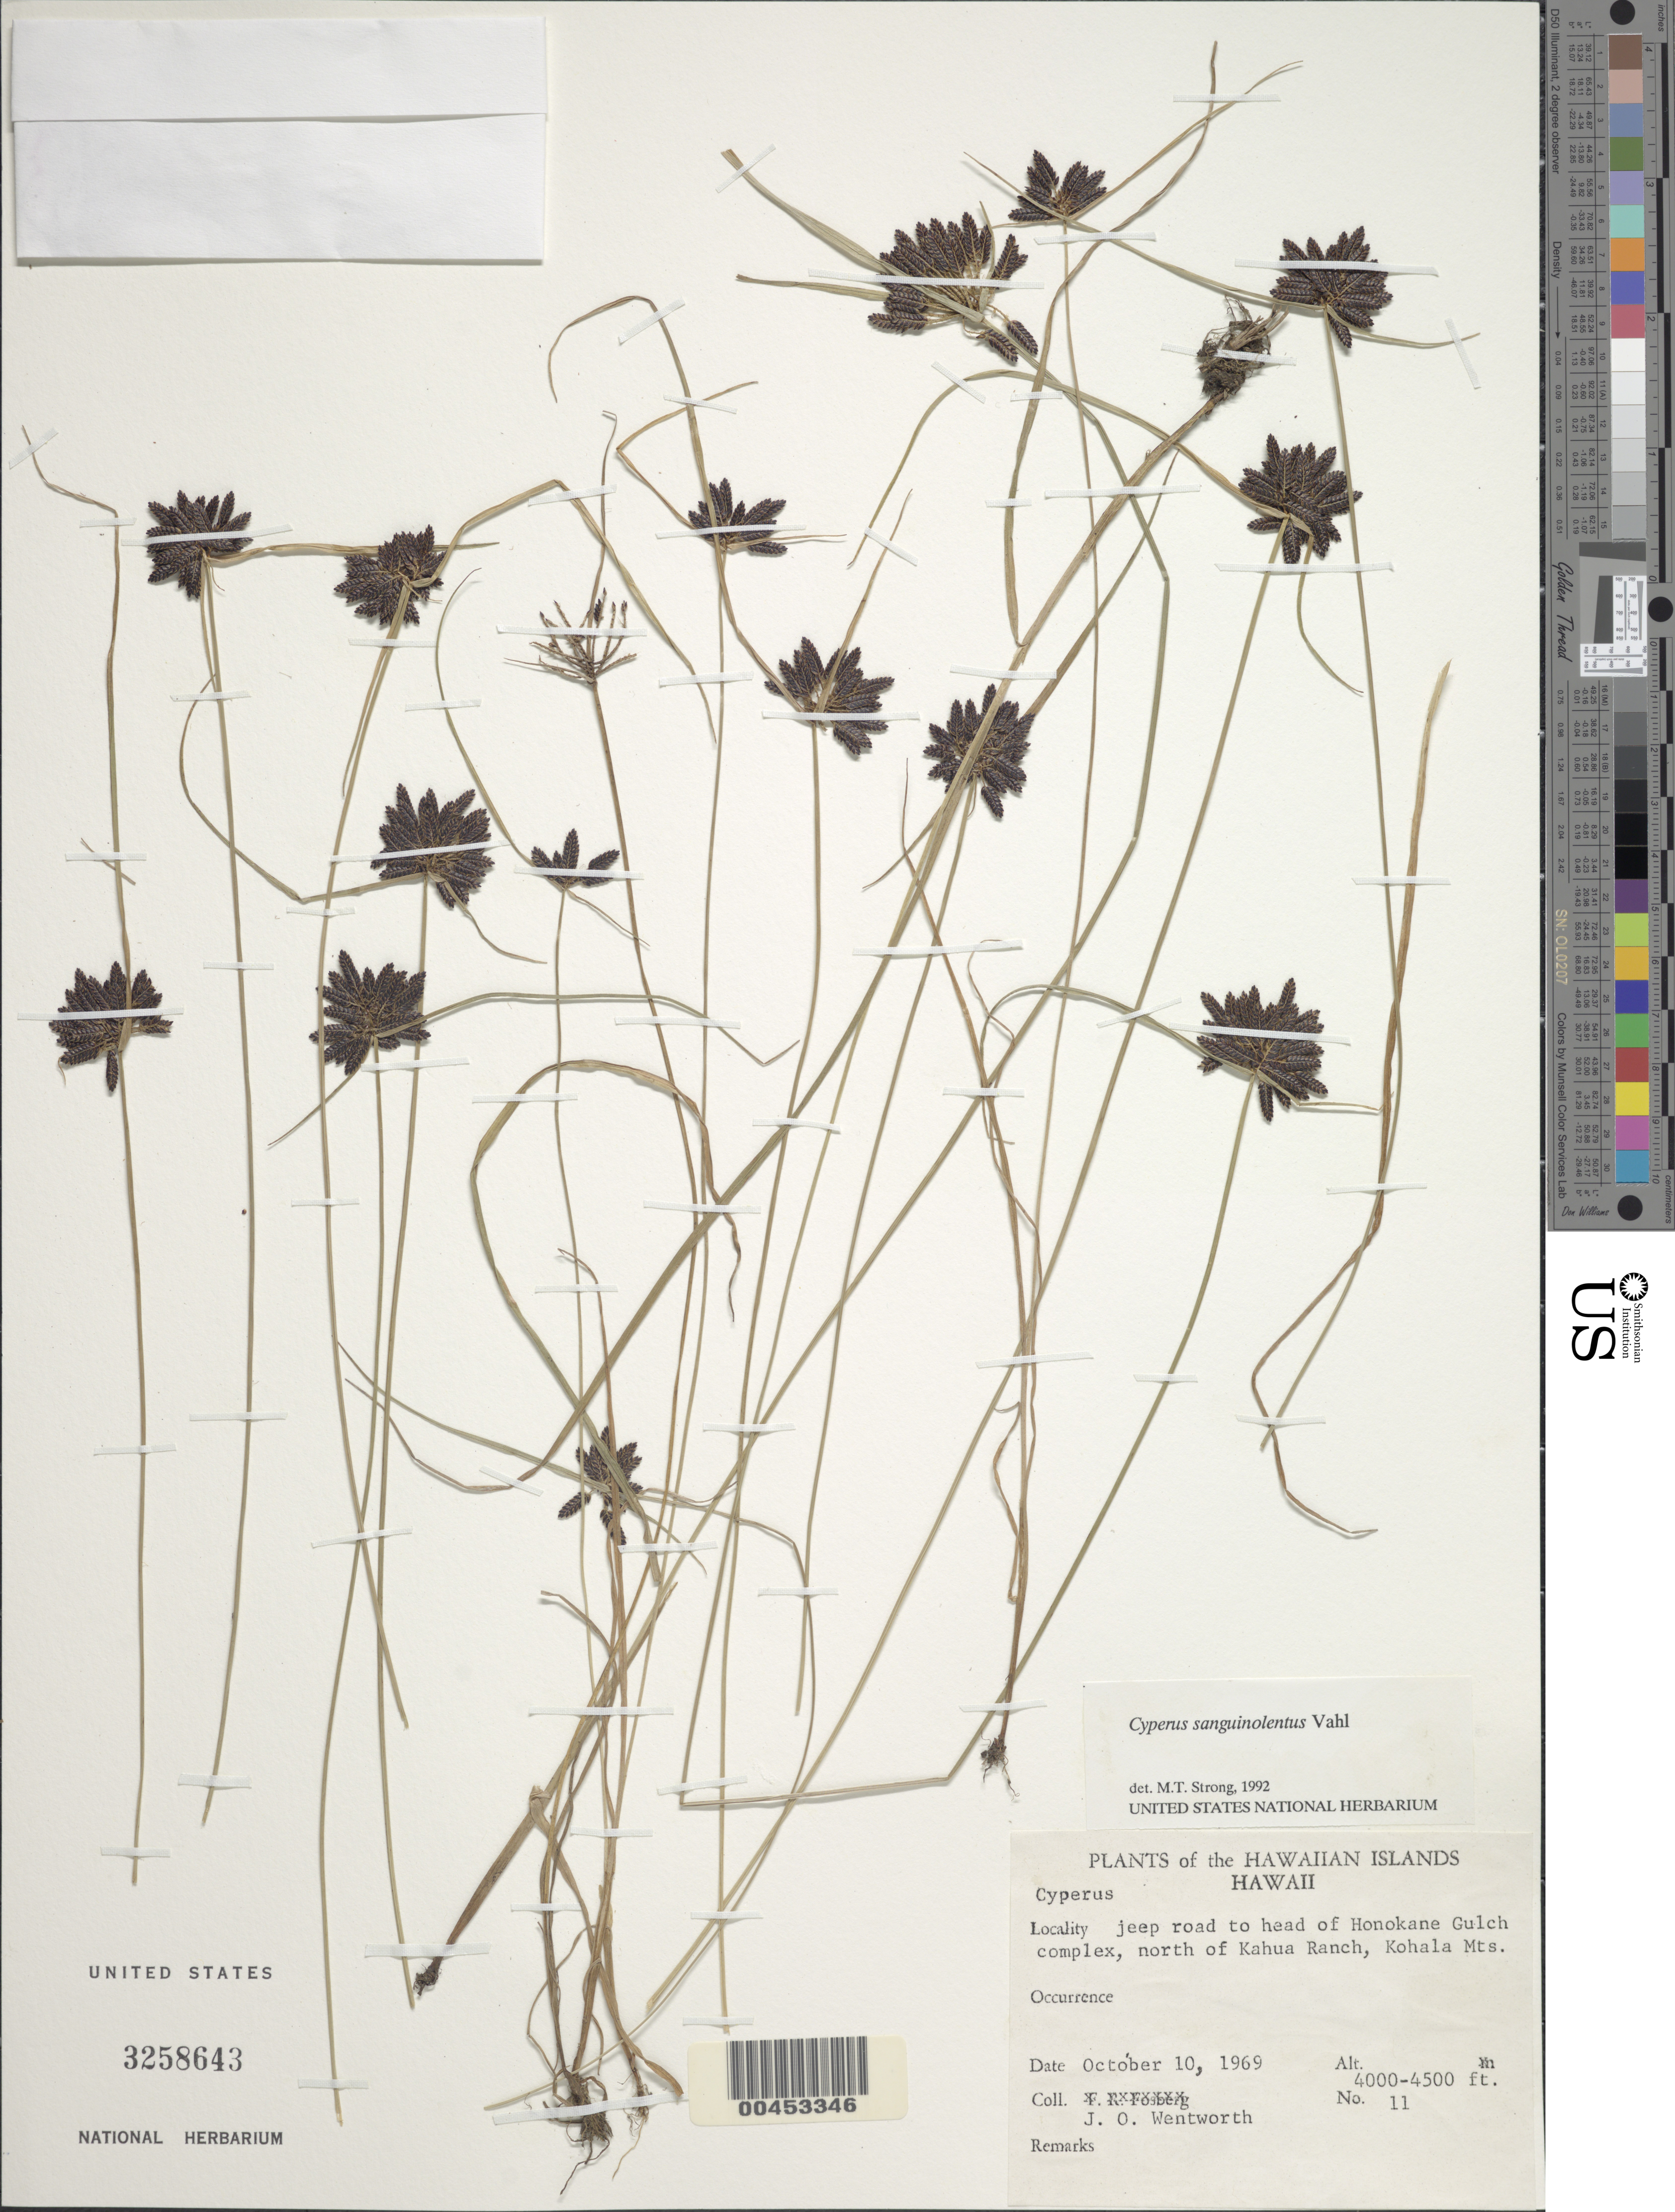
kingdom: Plantae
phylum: Tracheophyta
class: Liliopsida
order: Poales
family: Cyperaceae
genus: Cyperus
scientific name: Cyperus sanguinolentus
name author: Vahl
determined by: Strong, M. T., (US), Smithsonian Institution - National Museum of Natural History (UNITED STATES)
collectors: J. Wentworth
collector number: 11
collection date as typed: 10 Oct 1969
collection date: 1969-10-10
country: United States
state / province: Hawaii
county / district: Hawaii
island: Hawaii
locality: Jeep rd to head of Honokane Gulch complex, N of Kahua Ranch, Kohala Mts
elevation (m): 1219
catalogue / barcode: US 3258643